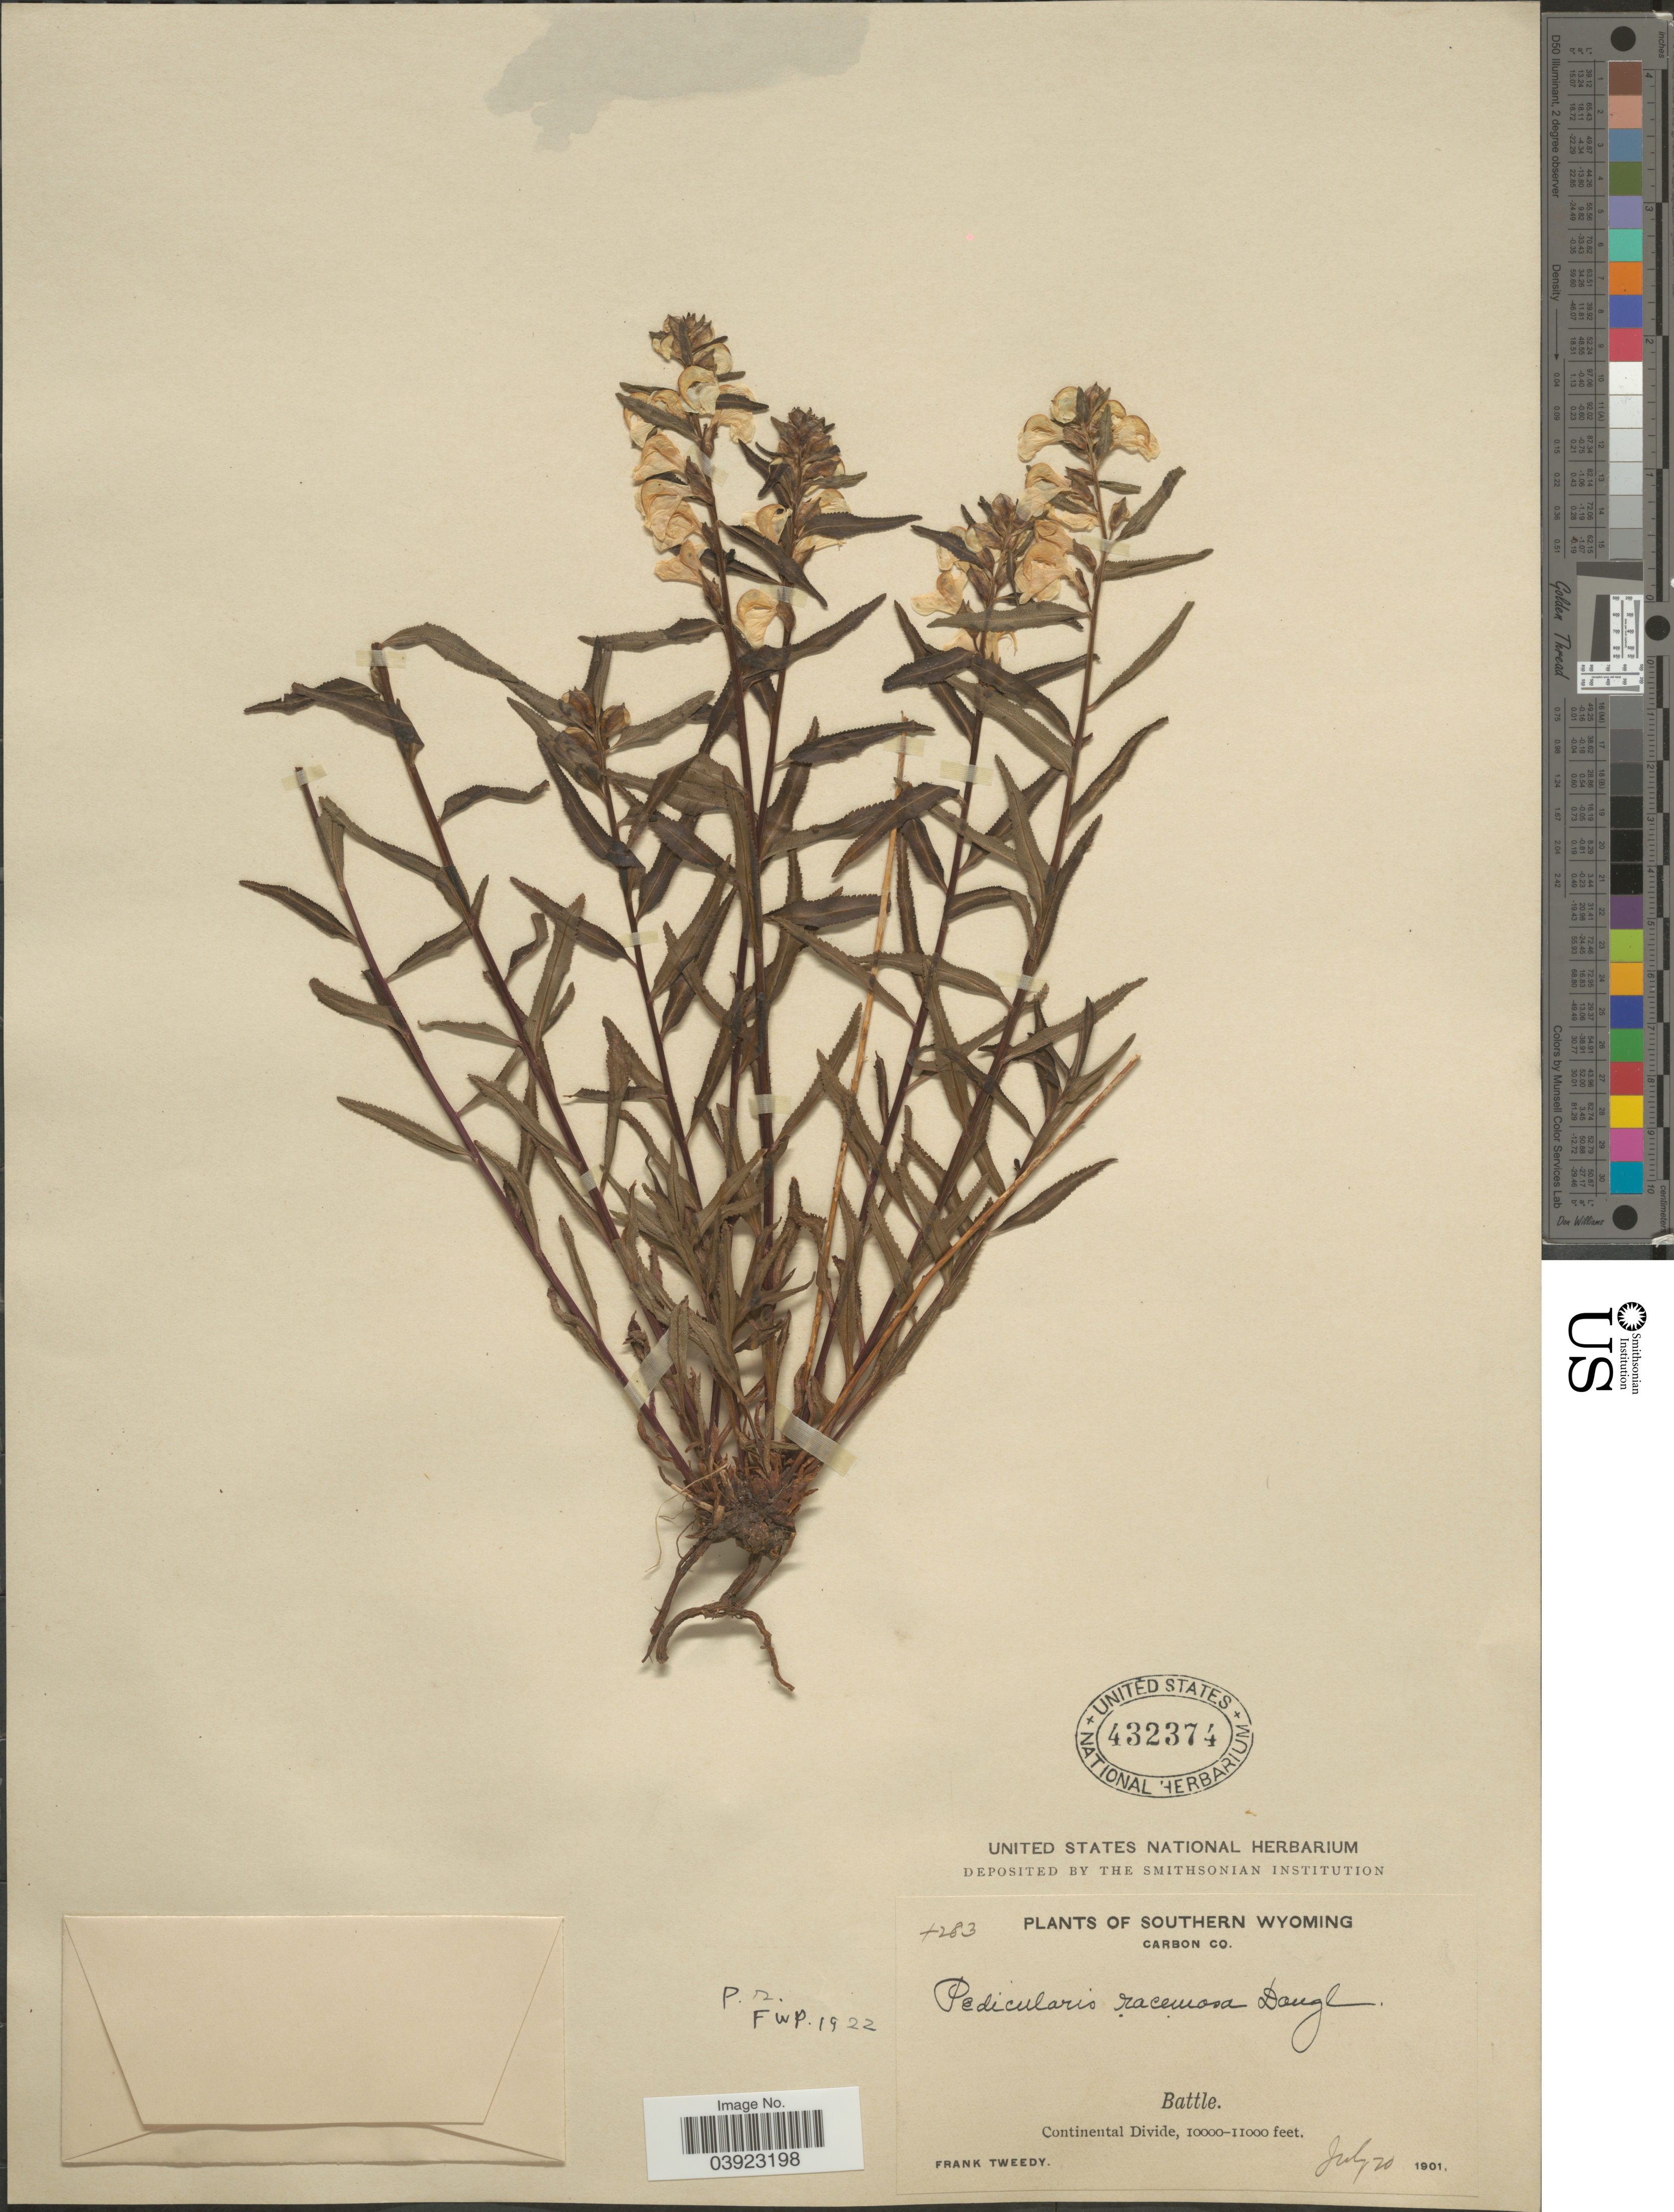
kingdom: Plantae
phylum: Tracheophyta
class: Magnoliopsida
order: Lamiales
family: Orobanchaceae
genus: Pedicularis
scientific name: Pedicularis racemosa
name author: Douglas ex Benth.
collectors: F. Tweedy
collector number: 4283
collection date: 1901-07-20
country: United States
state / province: Wyoming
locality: Southern Wyoming. Carbon Co. Battle. Continental Divide.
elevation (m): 3048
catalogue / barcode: US 432374